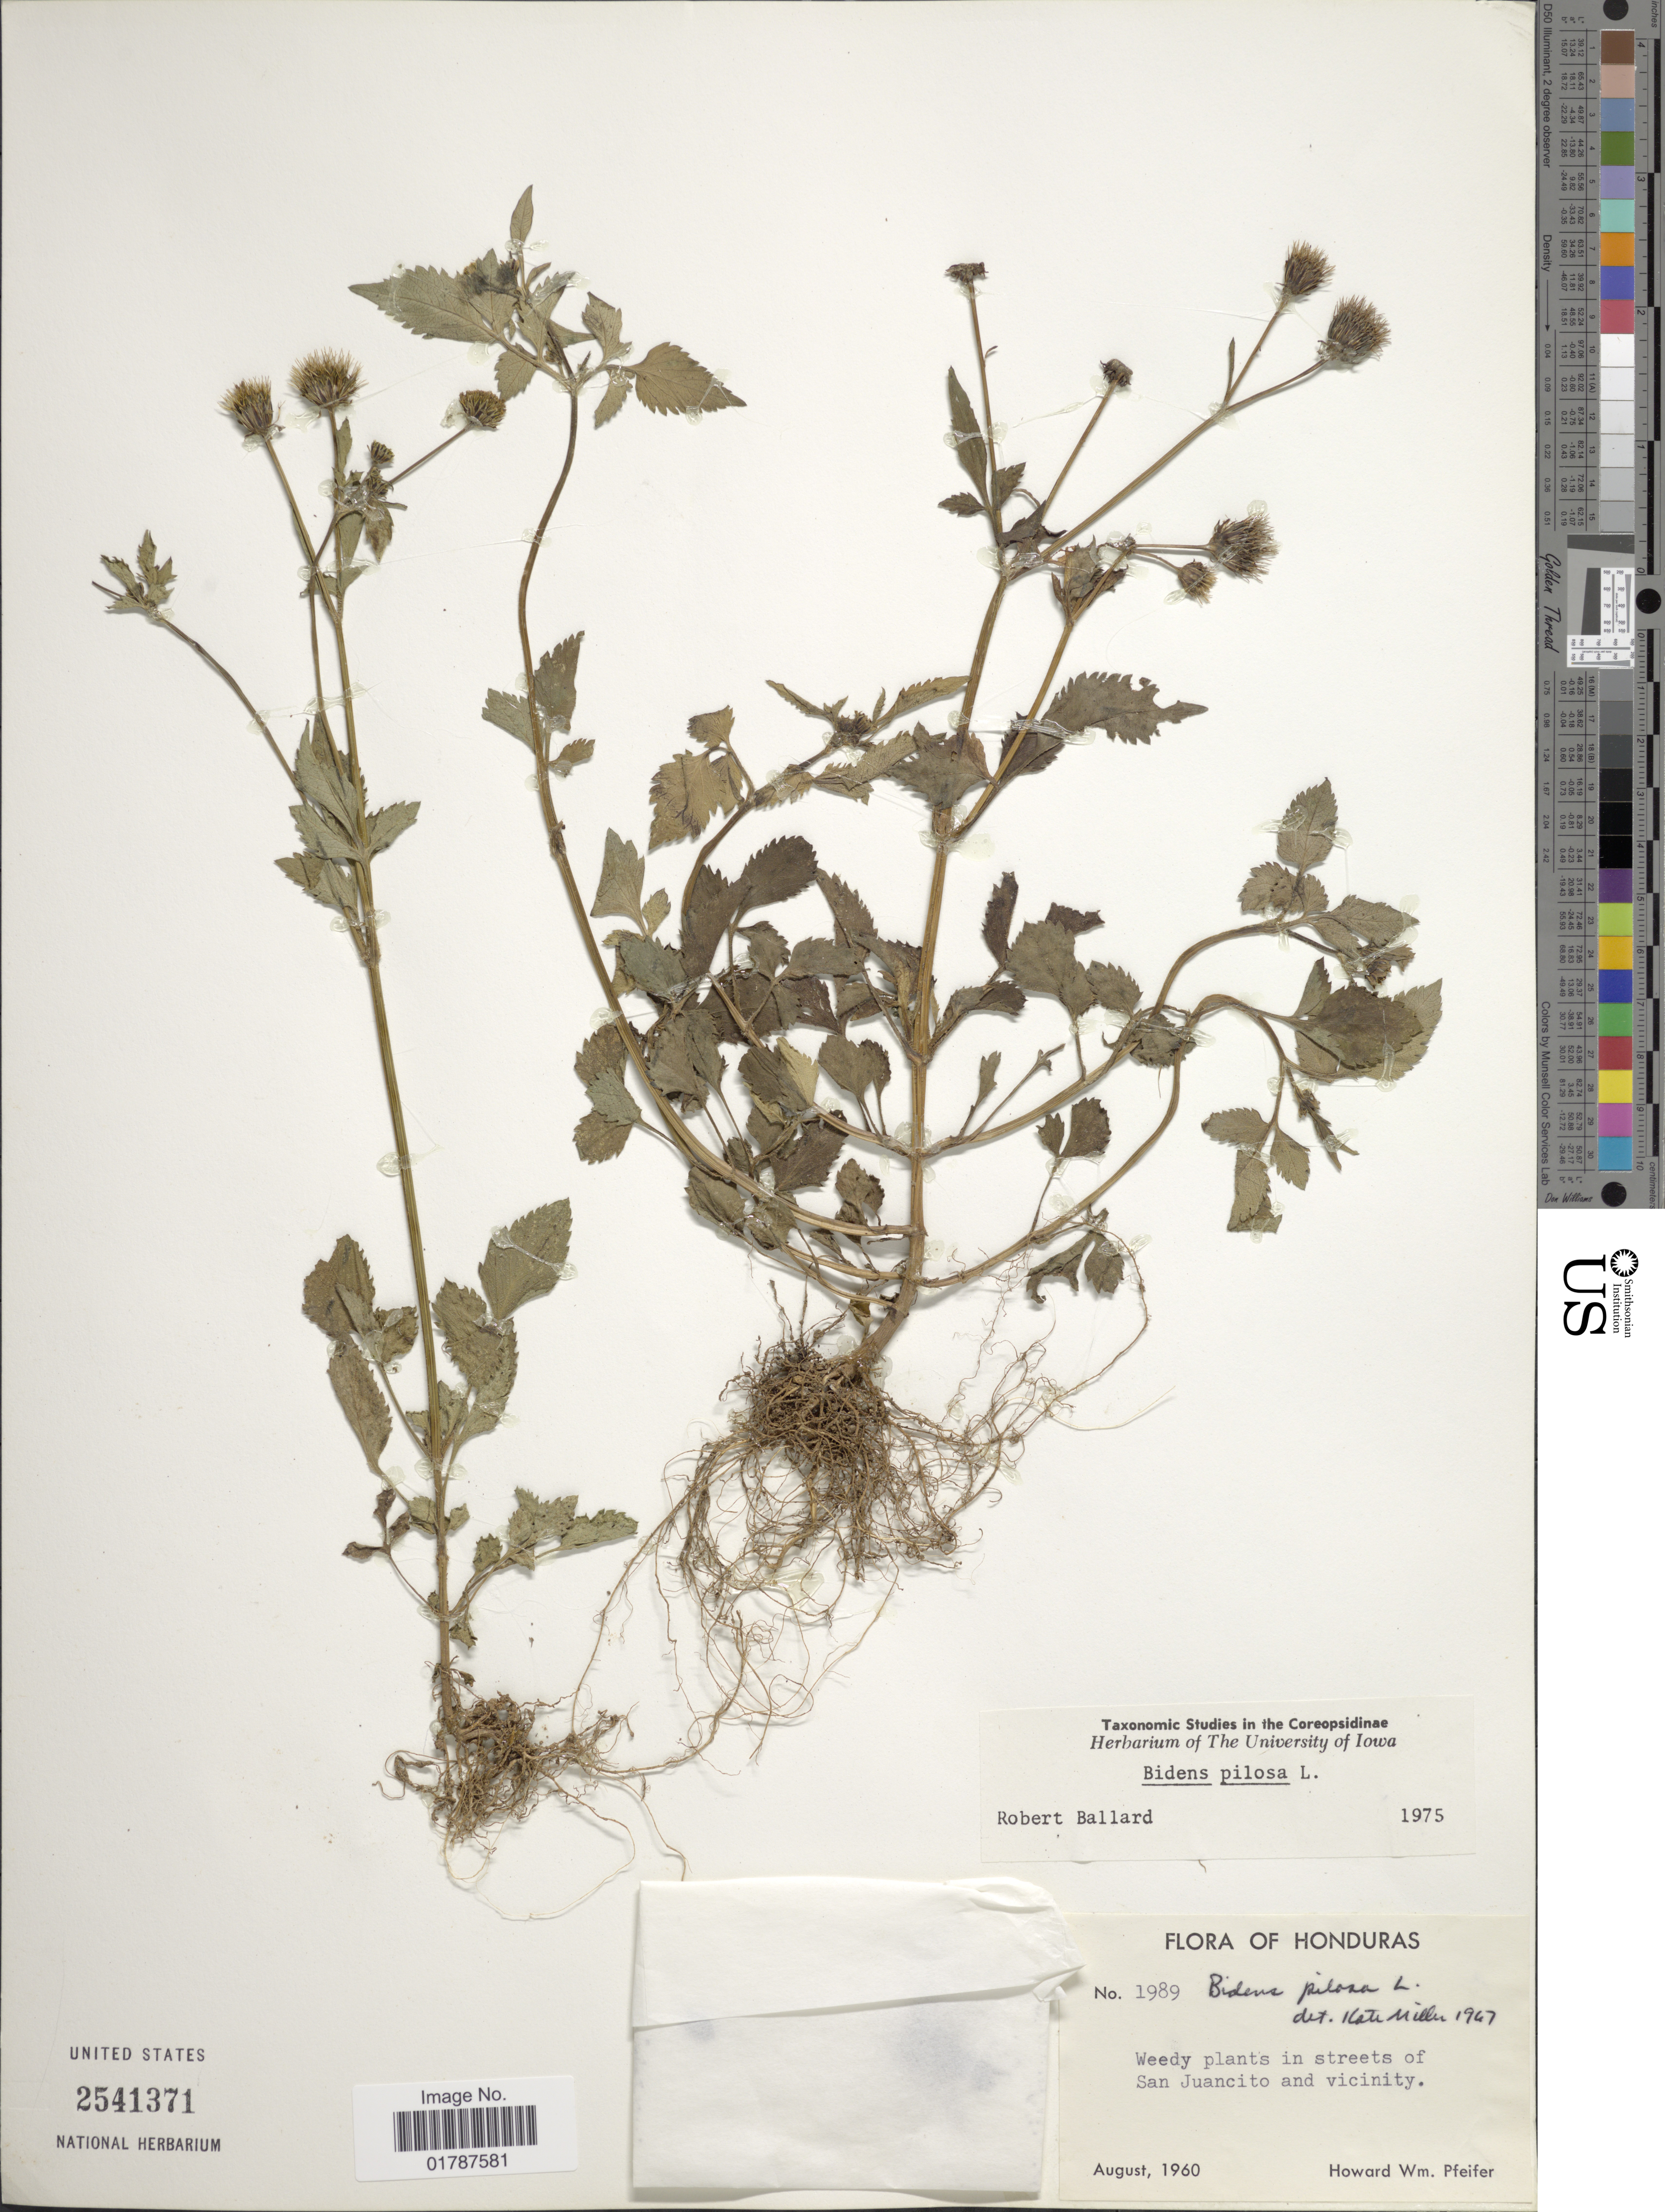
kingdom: Plantae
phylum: Tracheophyta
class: Magnoliopsida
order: Asterales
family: Asteraceae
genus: Bidens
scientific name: Bidens pilosa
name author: L.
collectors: H. W. Pfeifer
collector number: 1989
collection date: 1960-08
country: Honduras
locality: Weedy plants of streets of San Juancito and vicinity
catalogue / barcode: US 2541371